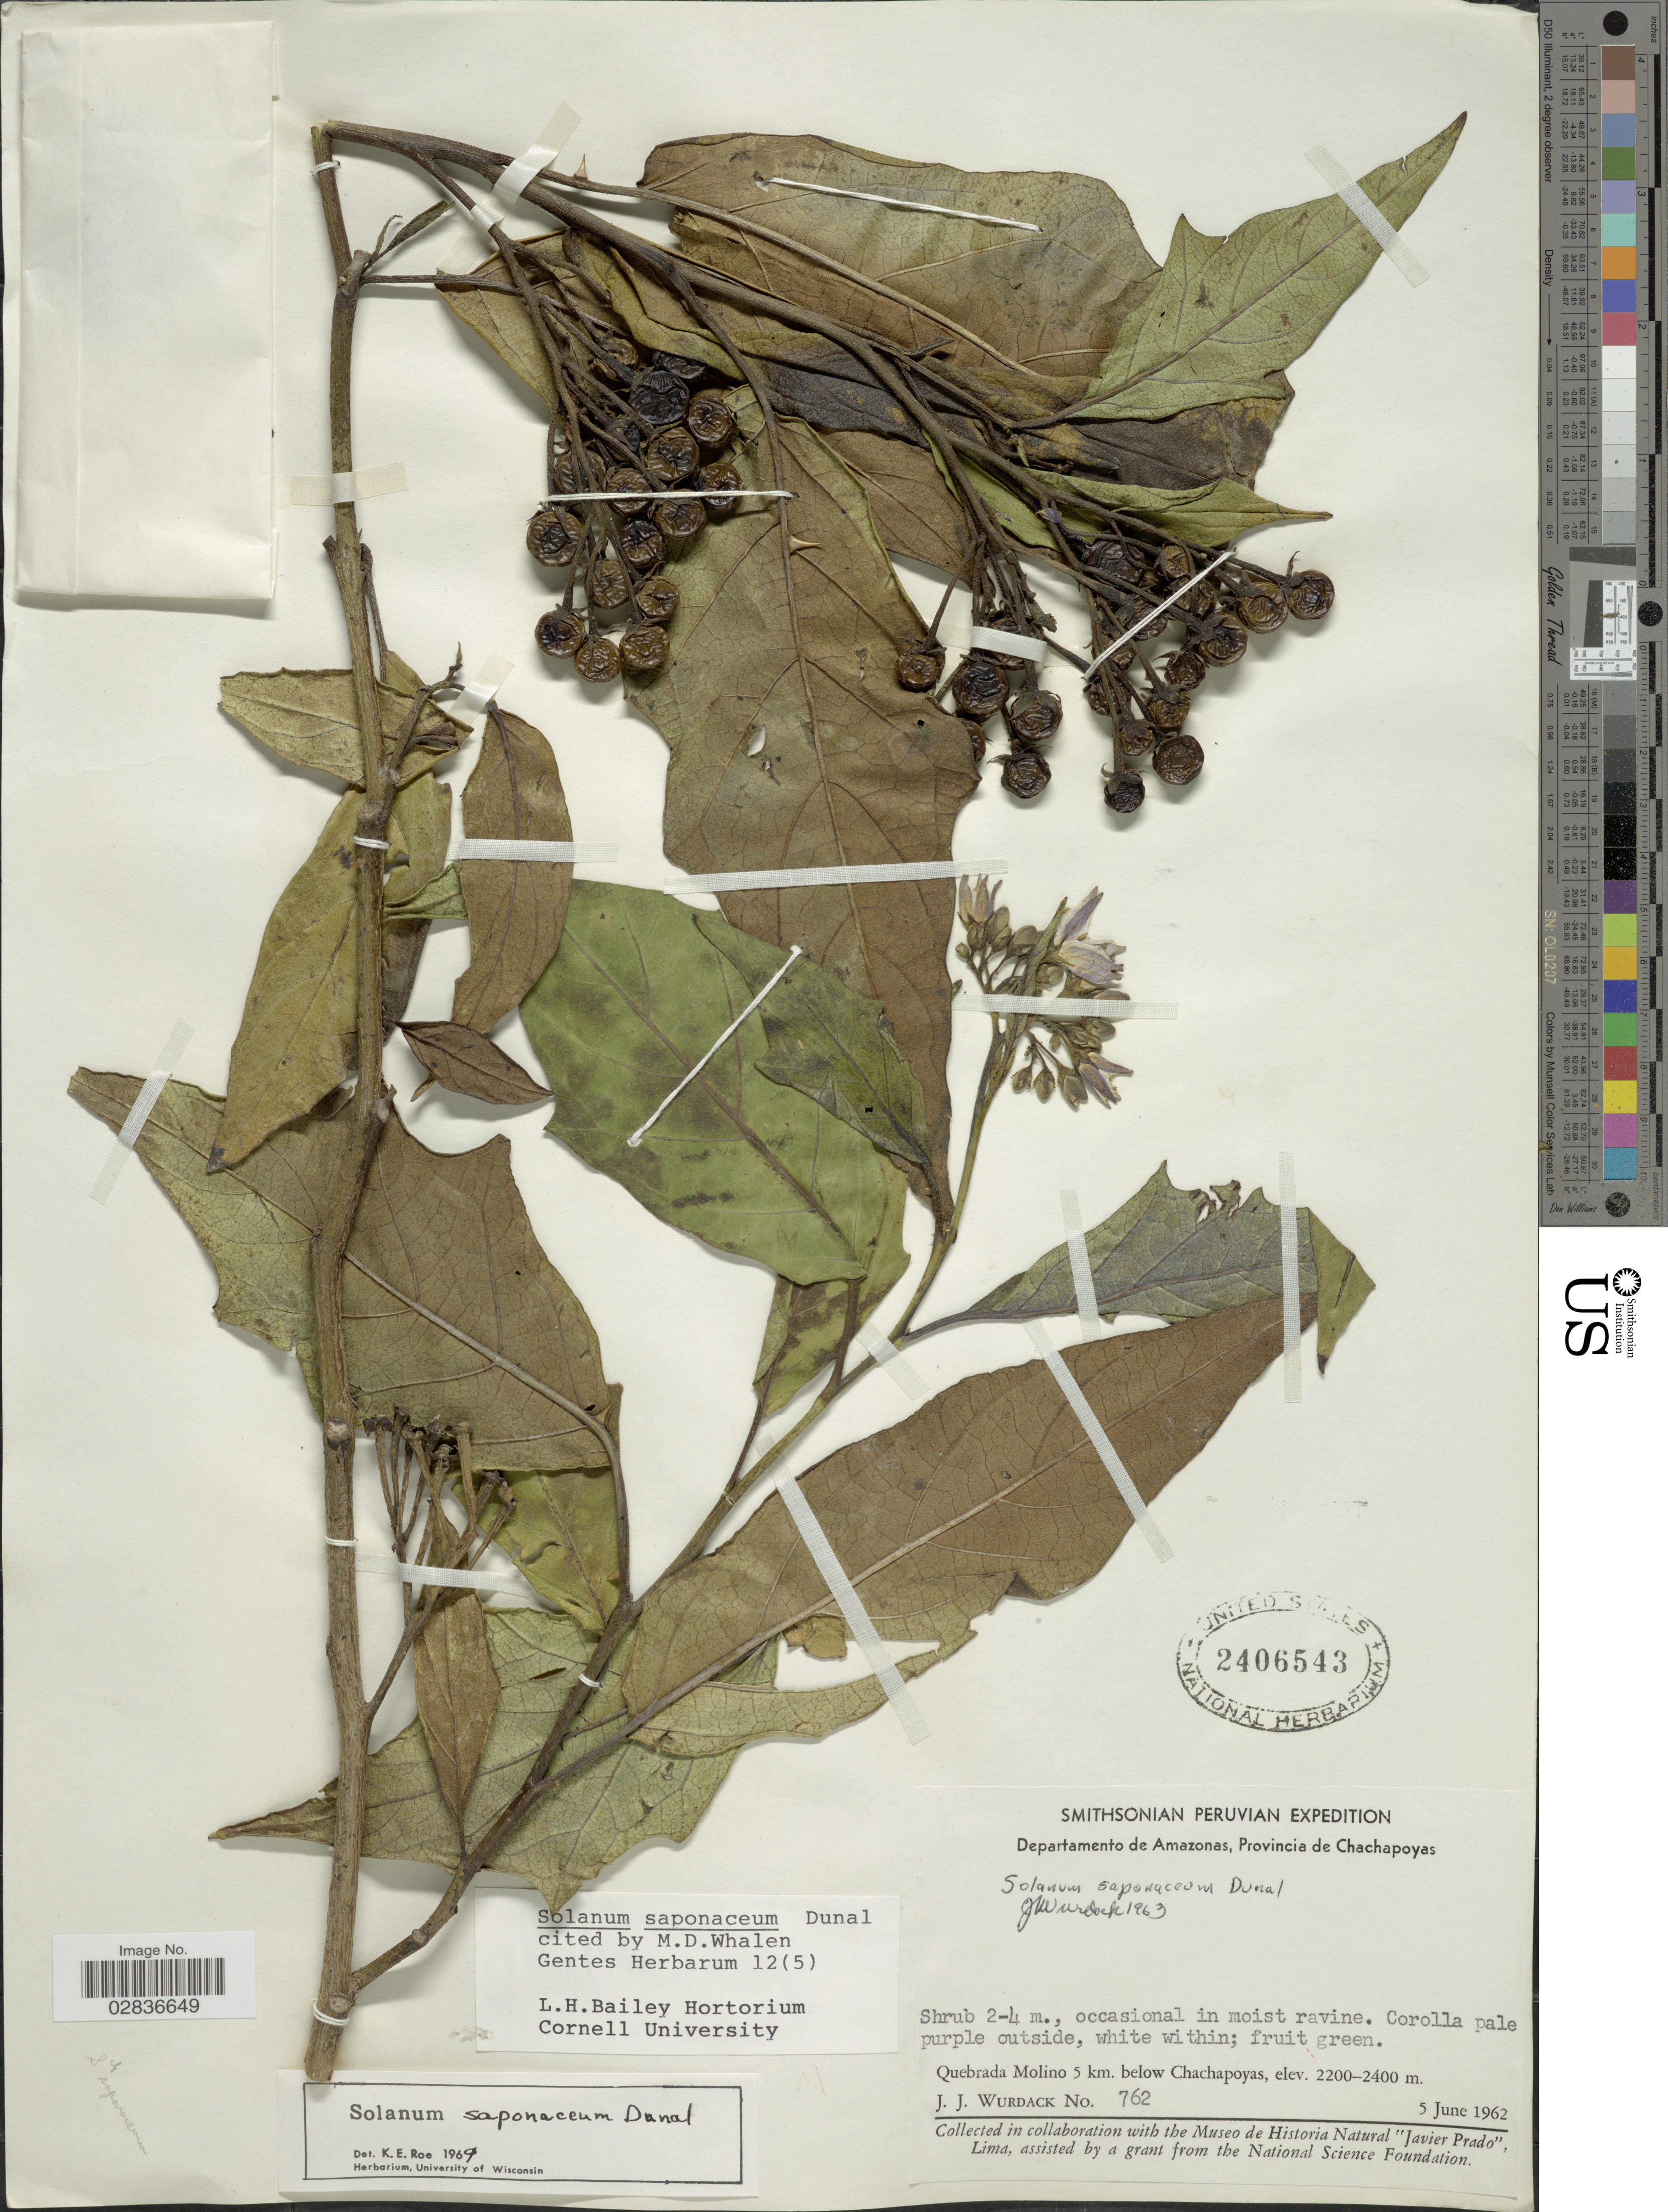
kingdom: Plantae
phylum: Tracheophyta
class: Magnoliopsida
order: Solanales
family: Solanaceae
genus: Solanum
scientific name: Solanum saponaceum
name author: Dunal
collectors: J. J. Wurdack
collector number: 762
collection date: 1962-06-05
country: Peru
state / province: Amazonas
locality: Departamento de Amazonas, Provincia de Chachapoyas. Quebrada Molino 5 km. below Chachapoyas.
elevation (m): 2200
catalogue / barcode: US 2406543